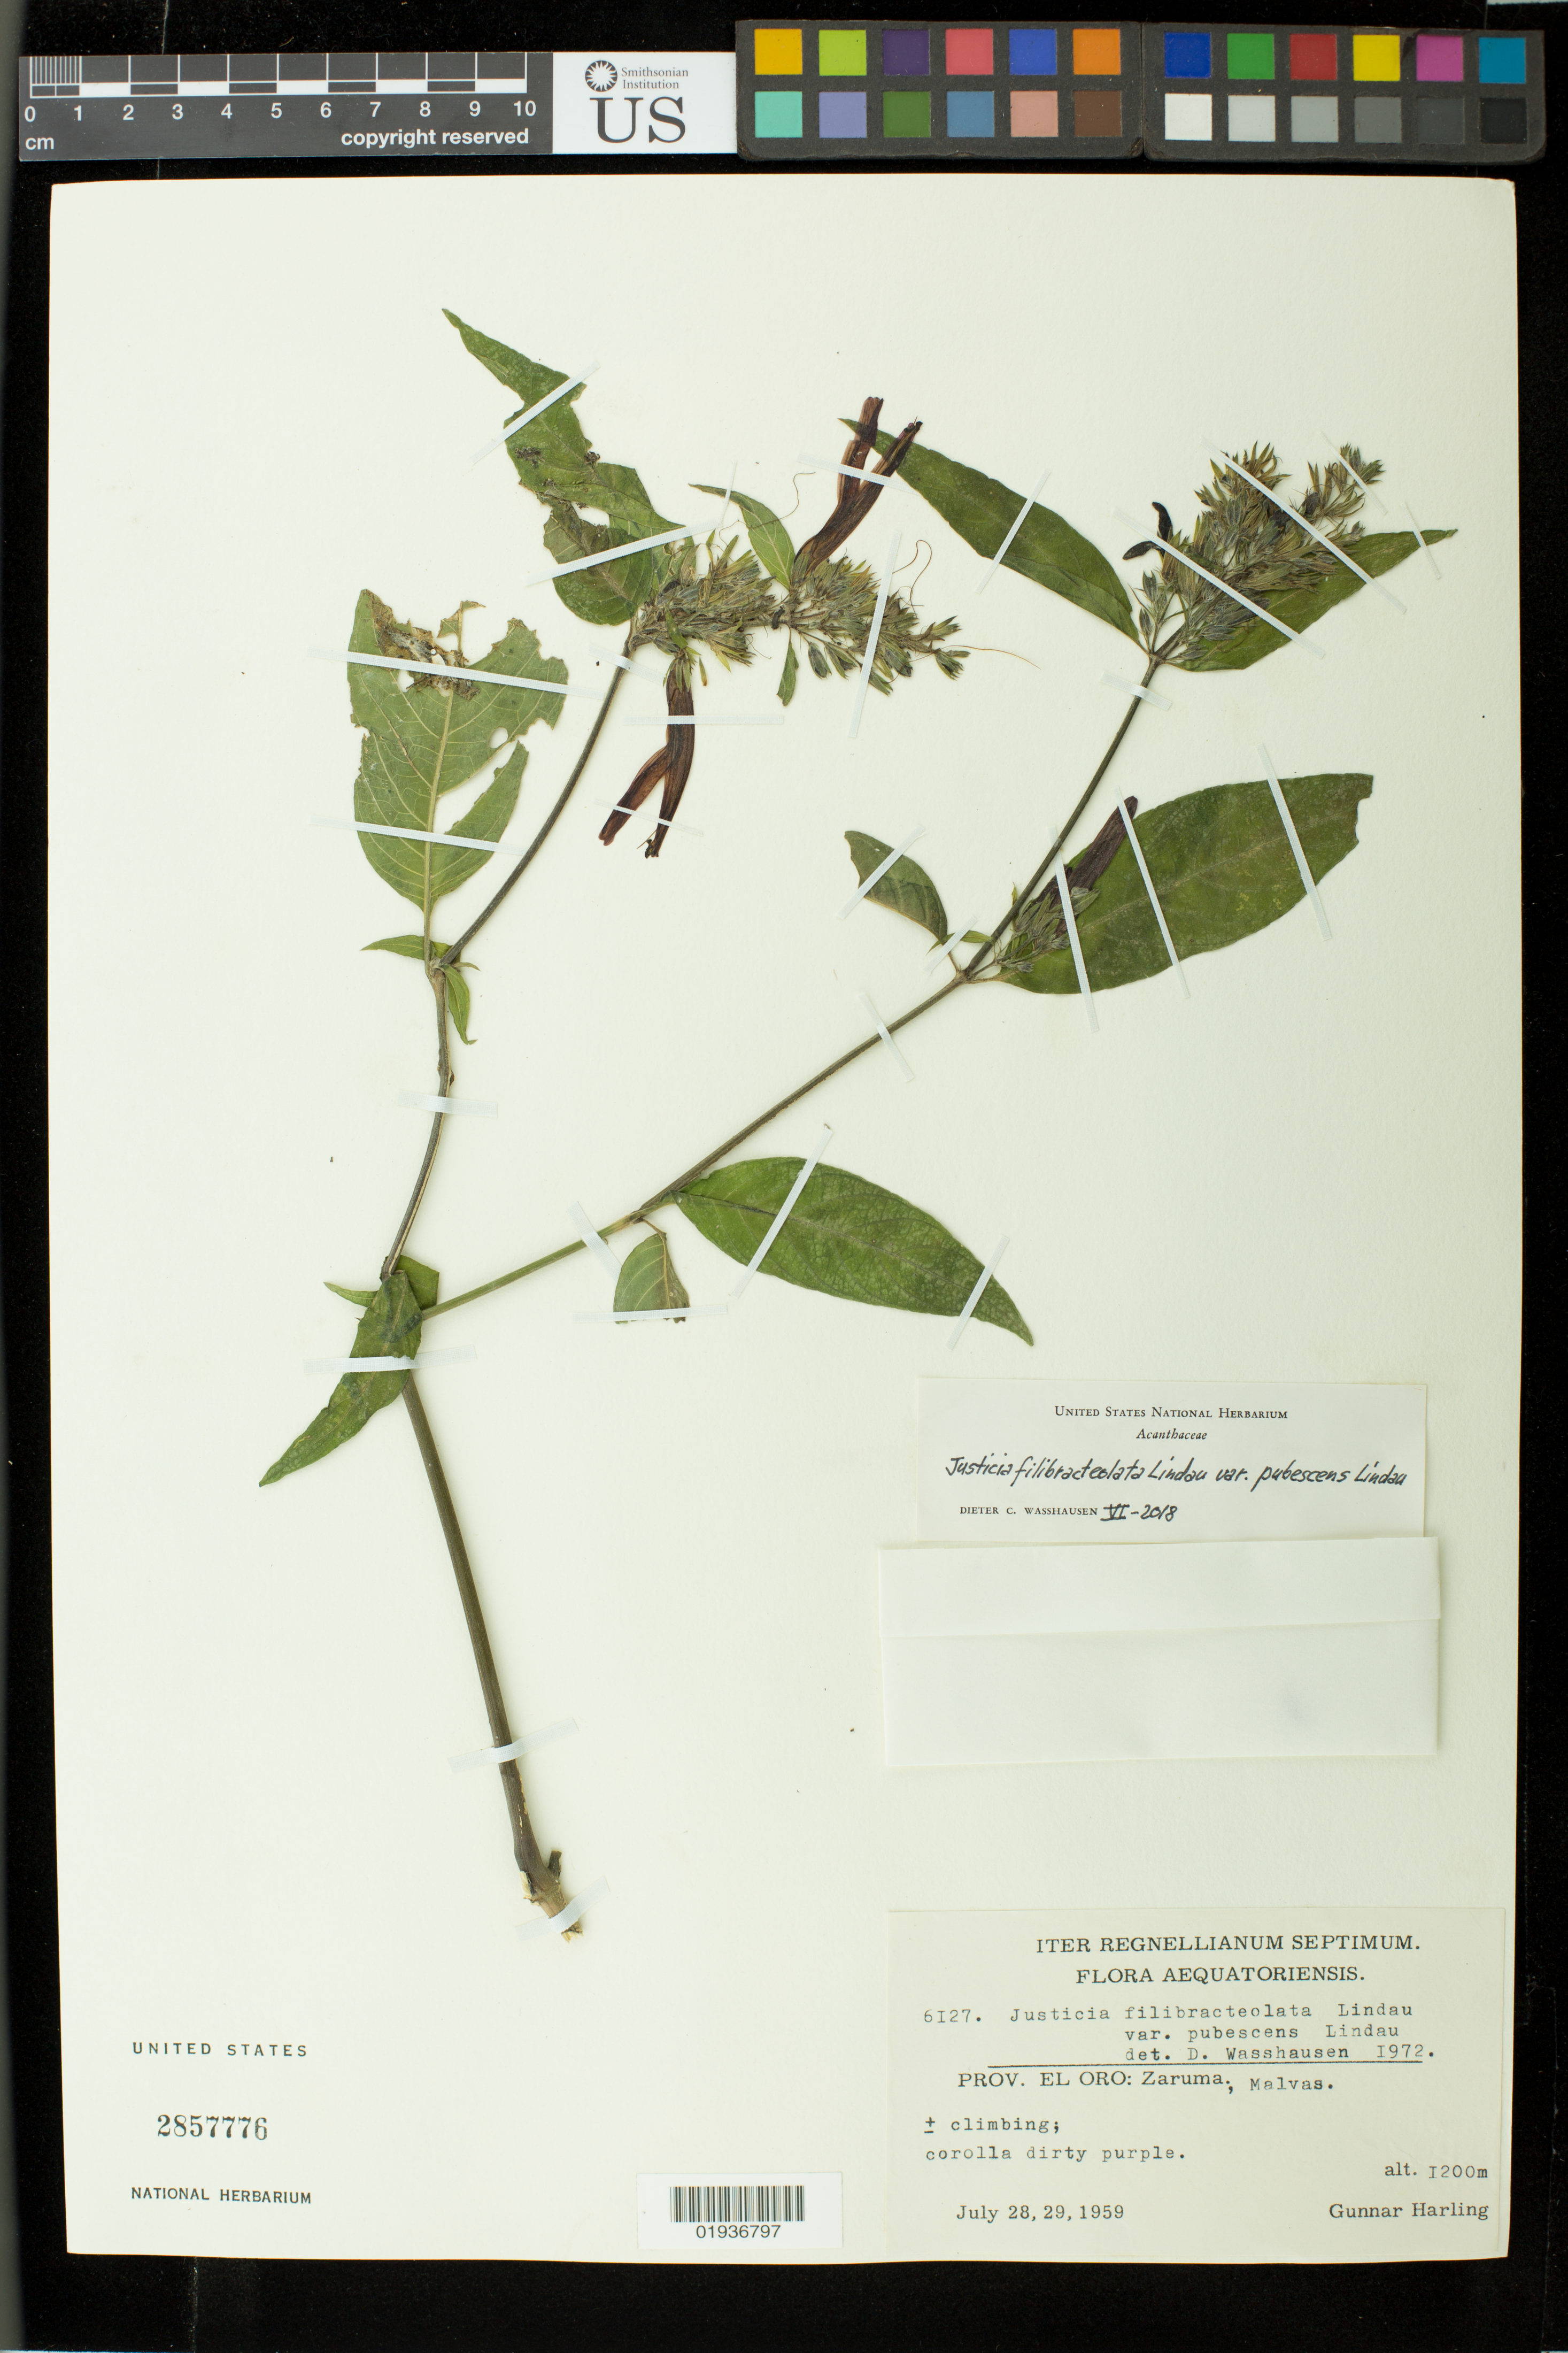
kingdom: Plantae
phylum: Tracheophyta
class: Magnoliopsida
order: Lamiales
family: Acanthaceae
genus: Justicia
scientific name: Justicia filibracteolata var. pubescens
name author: Lindau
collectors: G. Harling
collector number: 6127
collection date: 1959-07-28/1959-07-29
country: Ecuador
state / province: El Oro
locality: Zaruma., Malvas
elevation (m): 1200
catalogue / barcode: US 2857776